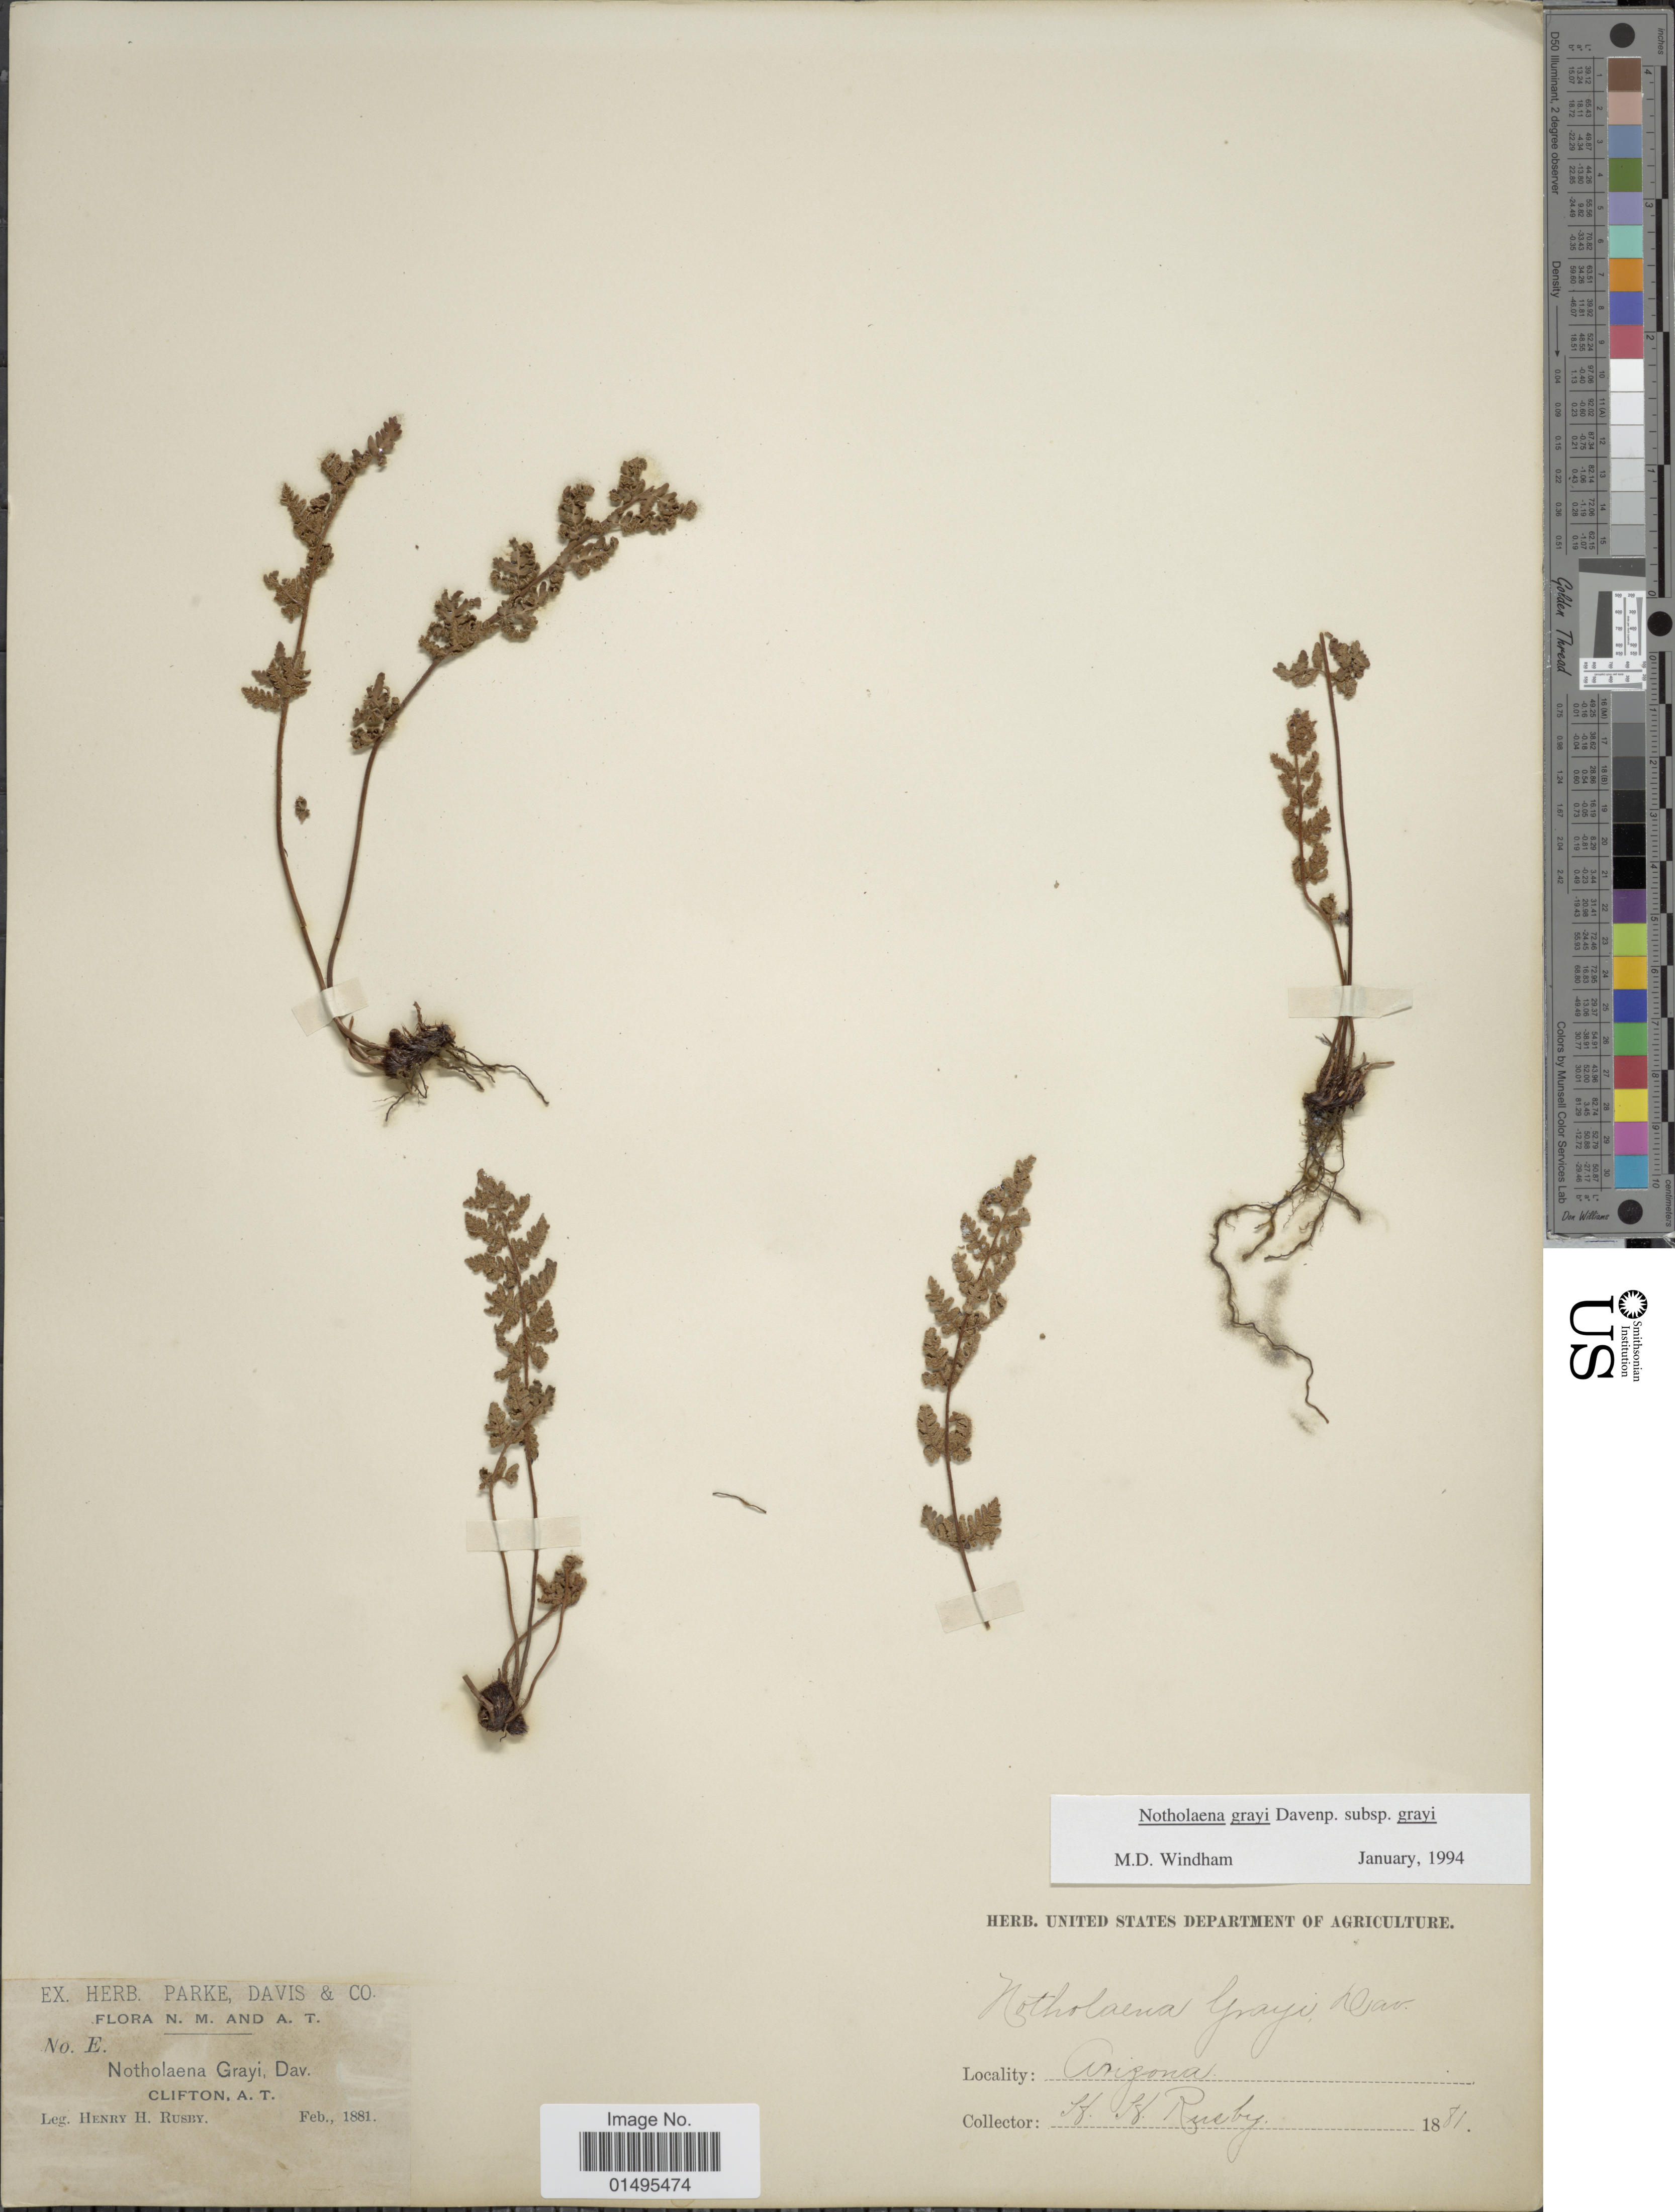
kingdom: Plantae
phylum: Tracheophyta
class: Polypodiopsida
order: Polypodiales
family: Pteridaceae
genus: Notholaena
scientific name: Notholaena grayi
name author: Davenp.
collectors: H. H. Rusby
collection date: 1881-02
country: United States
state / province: Arizona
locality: N.M. and A.T. Clifton, A.T.